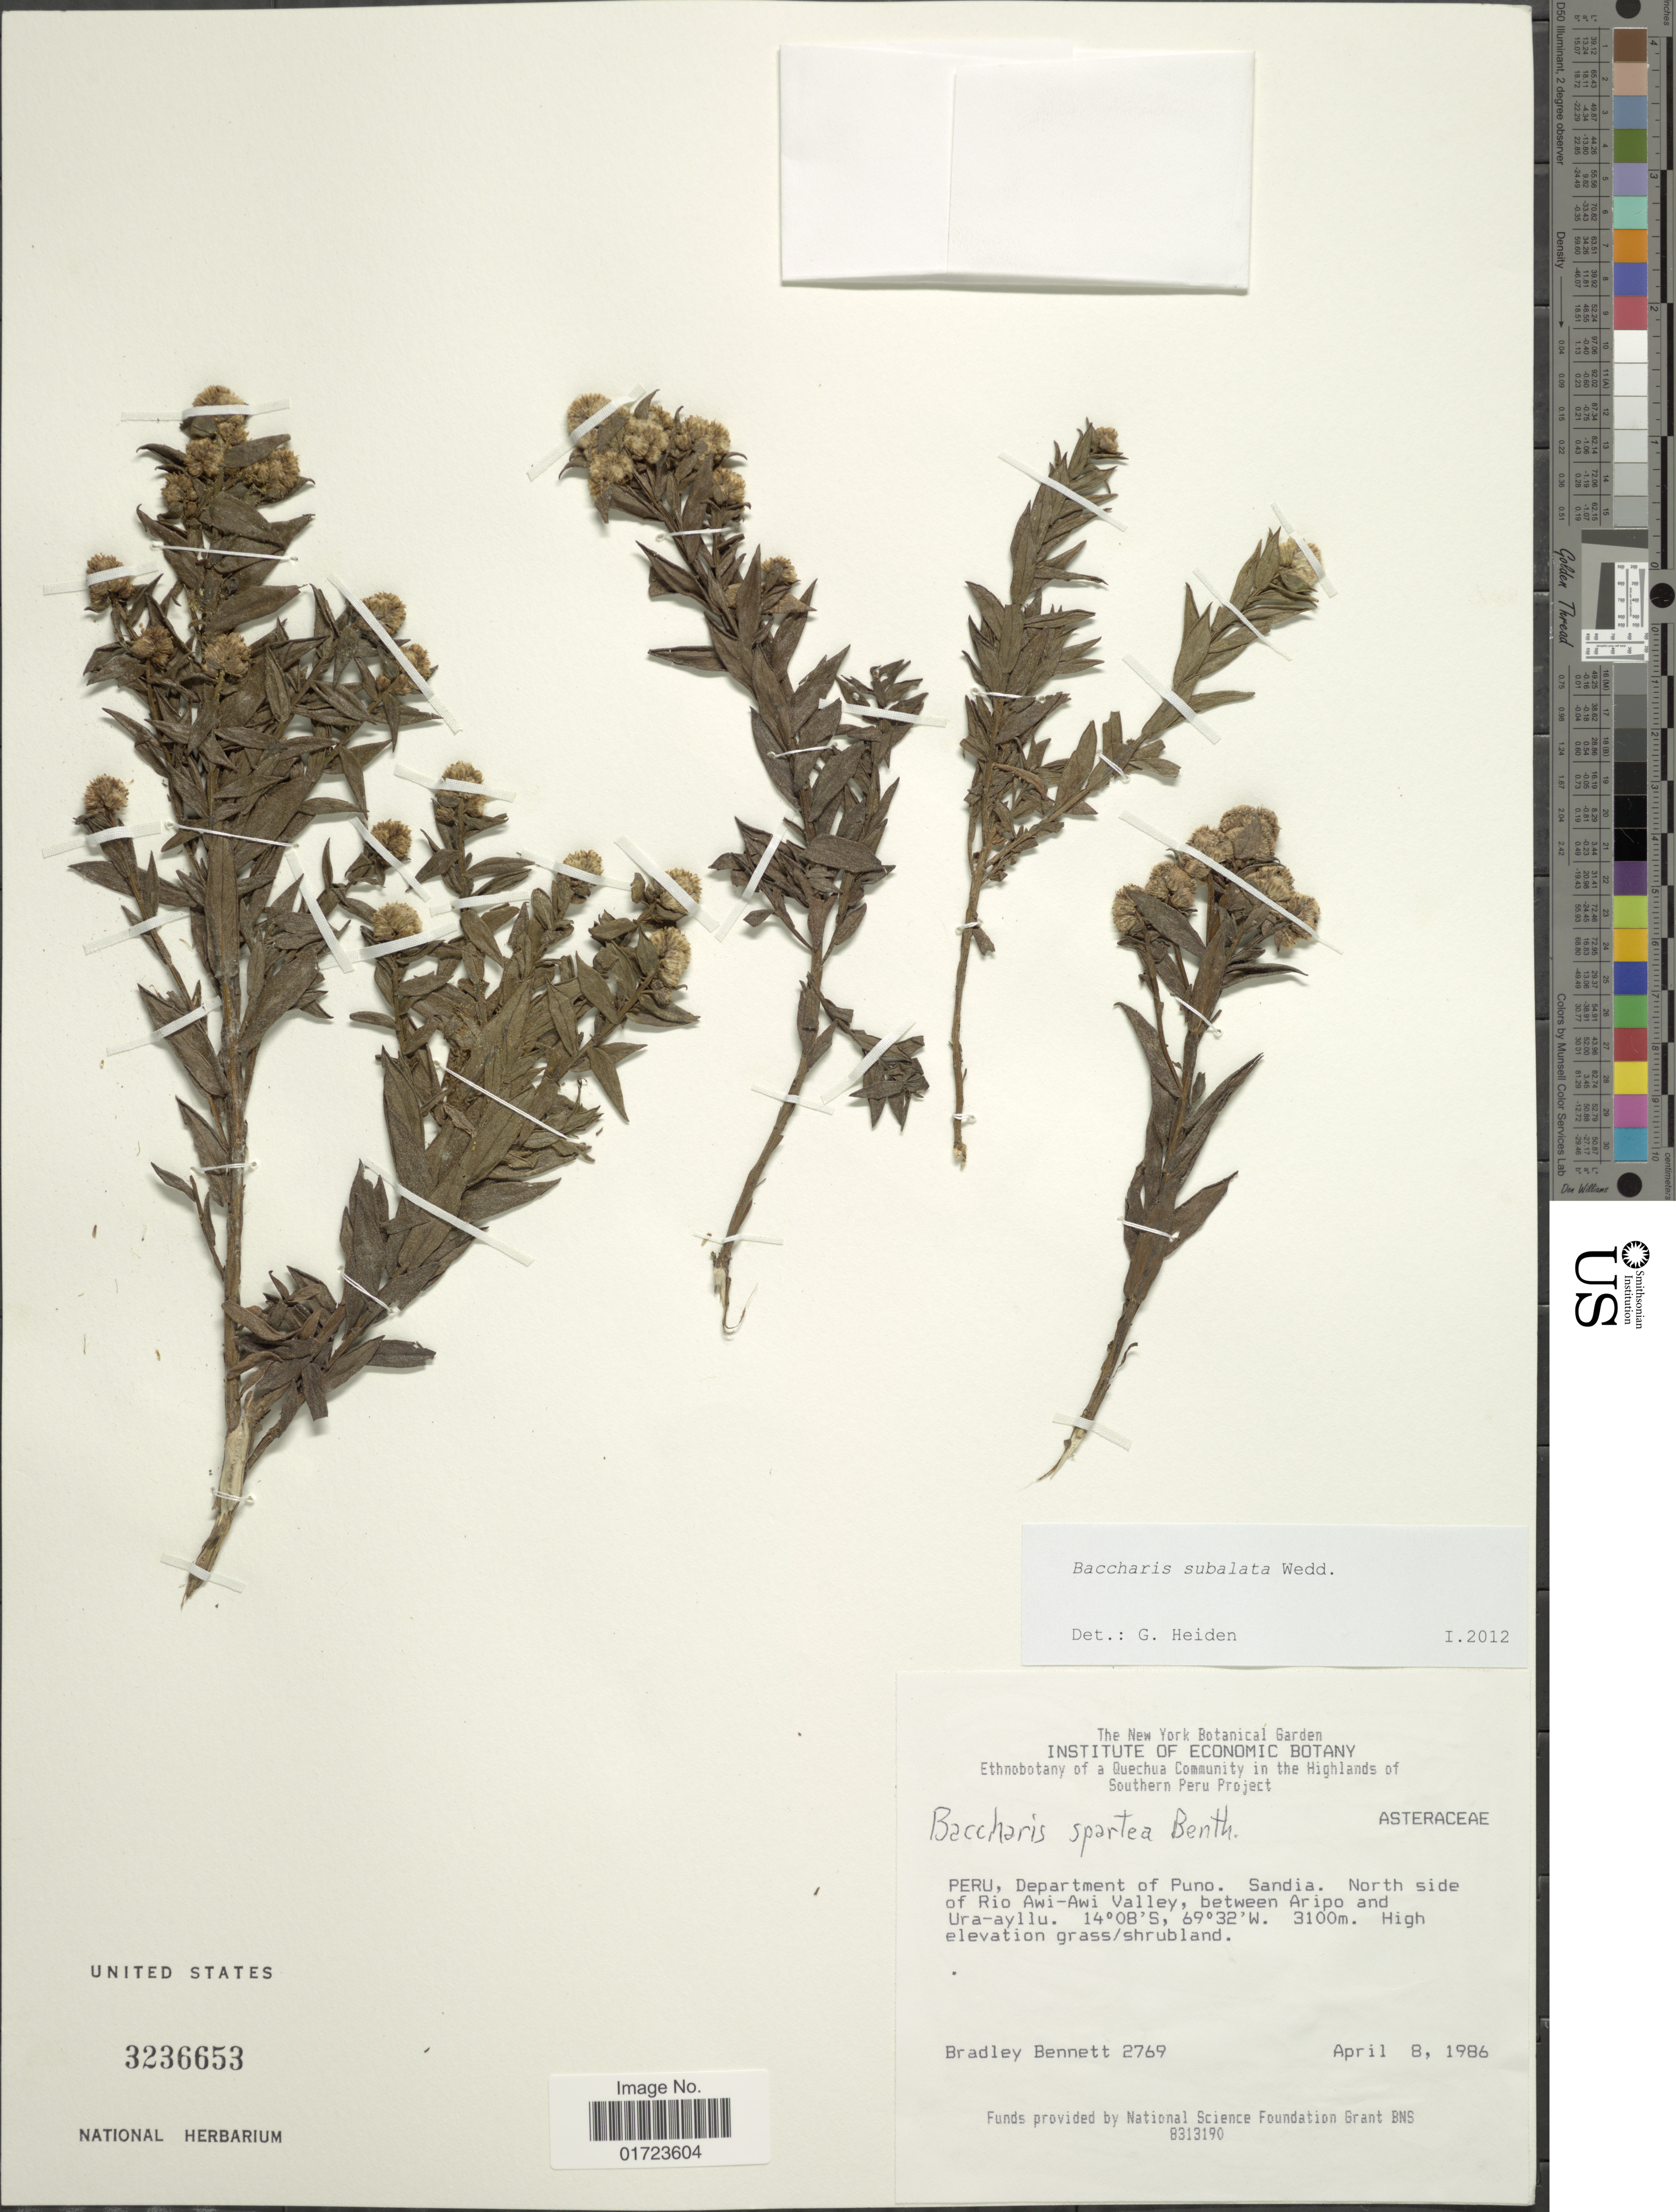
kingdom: Plantae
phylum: Tracheophyta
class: Magnoliopsida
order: Asterales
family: Asteraceae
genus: Baccharis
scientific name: Baccharis subalata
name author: Wedd.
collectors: B. Bennett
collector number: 2769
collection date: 1986-04-08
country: Peru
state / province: Puno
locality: Peru, Departamento of Puno. Sandia. North side of Rio Awi-Awi Valley, between Aripo and Ura-ayllu.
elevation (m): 3100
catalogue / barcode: US 3236653